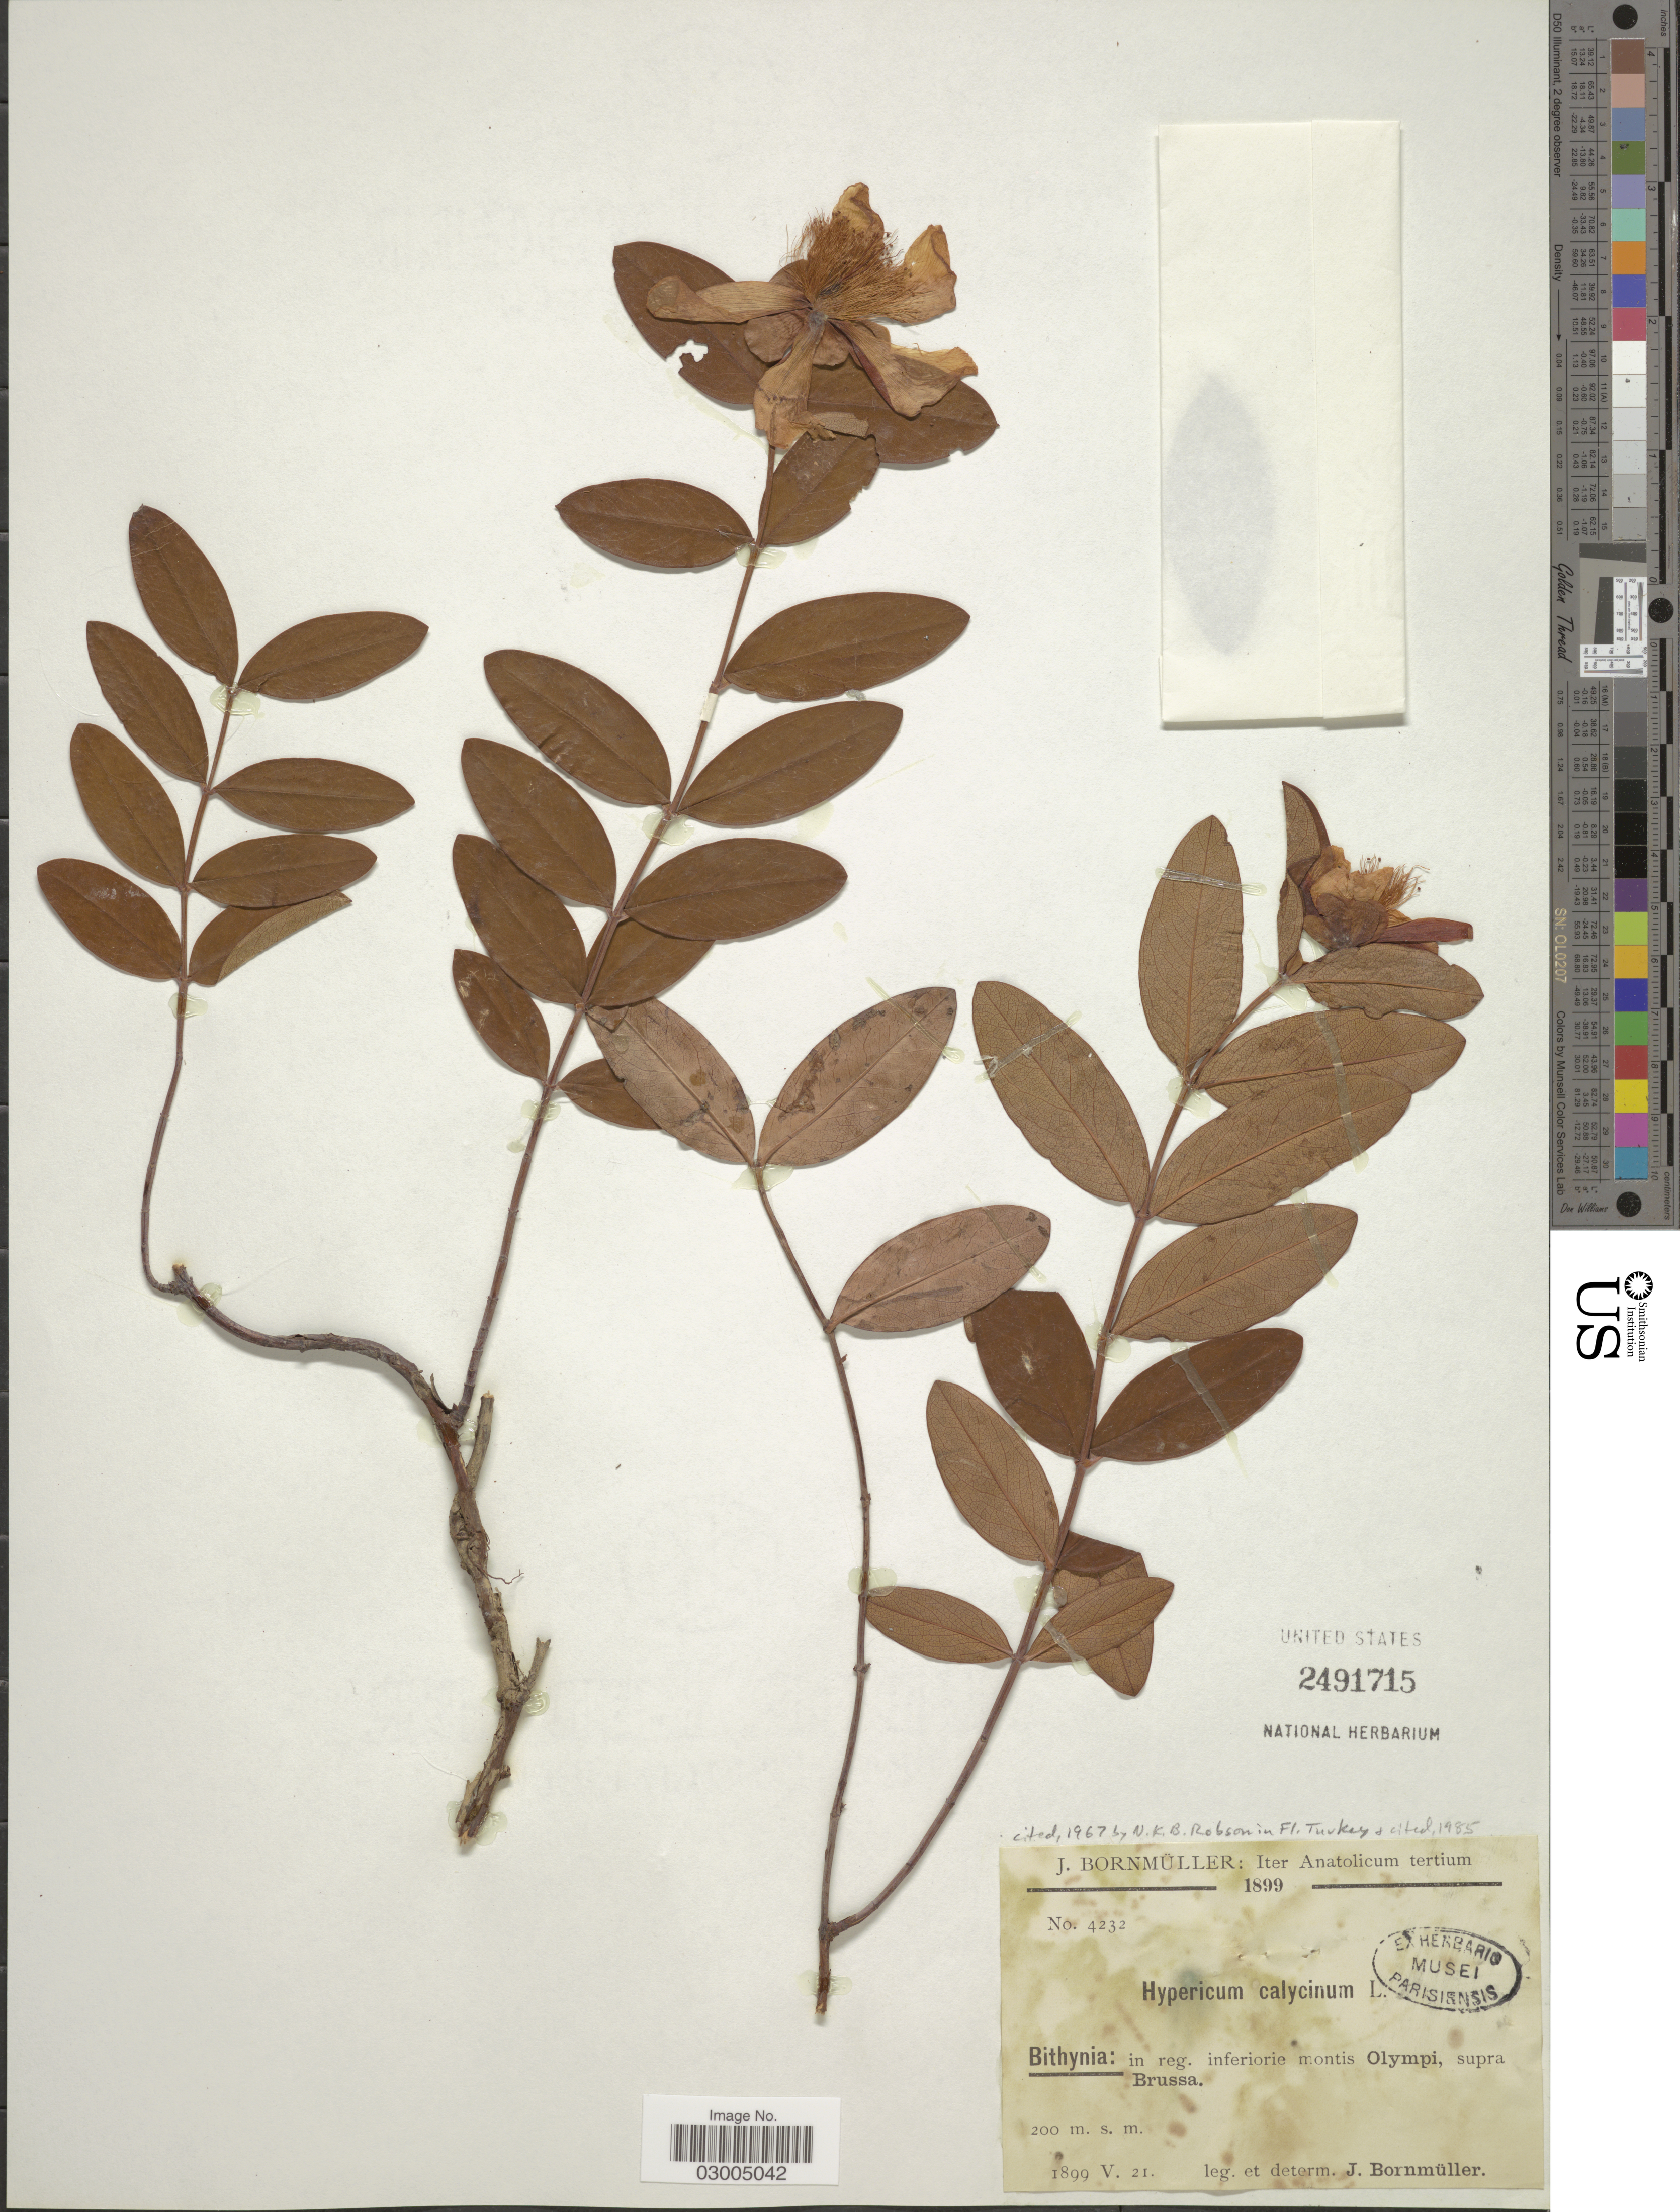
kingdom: Plantae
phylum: Tracheophyta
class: Magnoliopsida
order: Malpighiales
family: Hypericaceae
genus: Hypericum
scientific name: Hypericum calycinum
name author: L.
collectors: J. Bornmüller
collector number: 4232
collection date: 1899-05-21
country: Turkey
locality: Anatolicum tertium. Bithynia: in reg. inferiorie montis Olympi, supra Brussa.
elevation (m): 200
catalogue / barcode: US 2491715